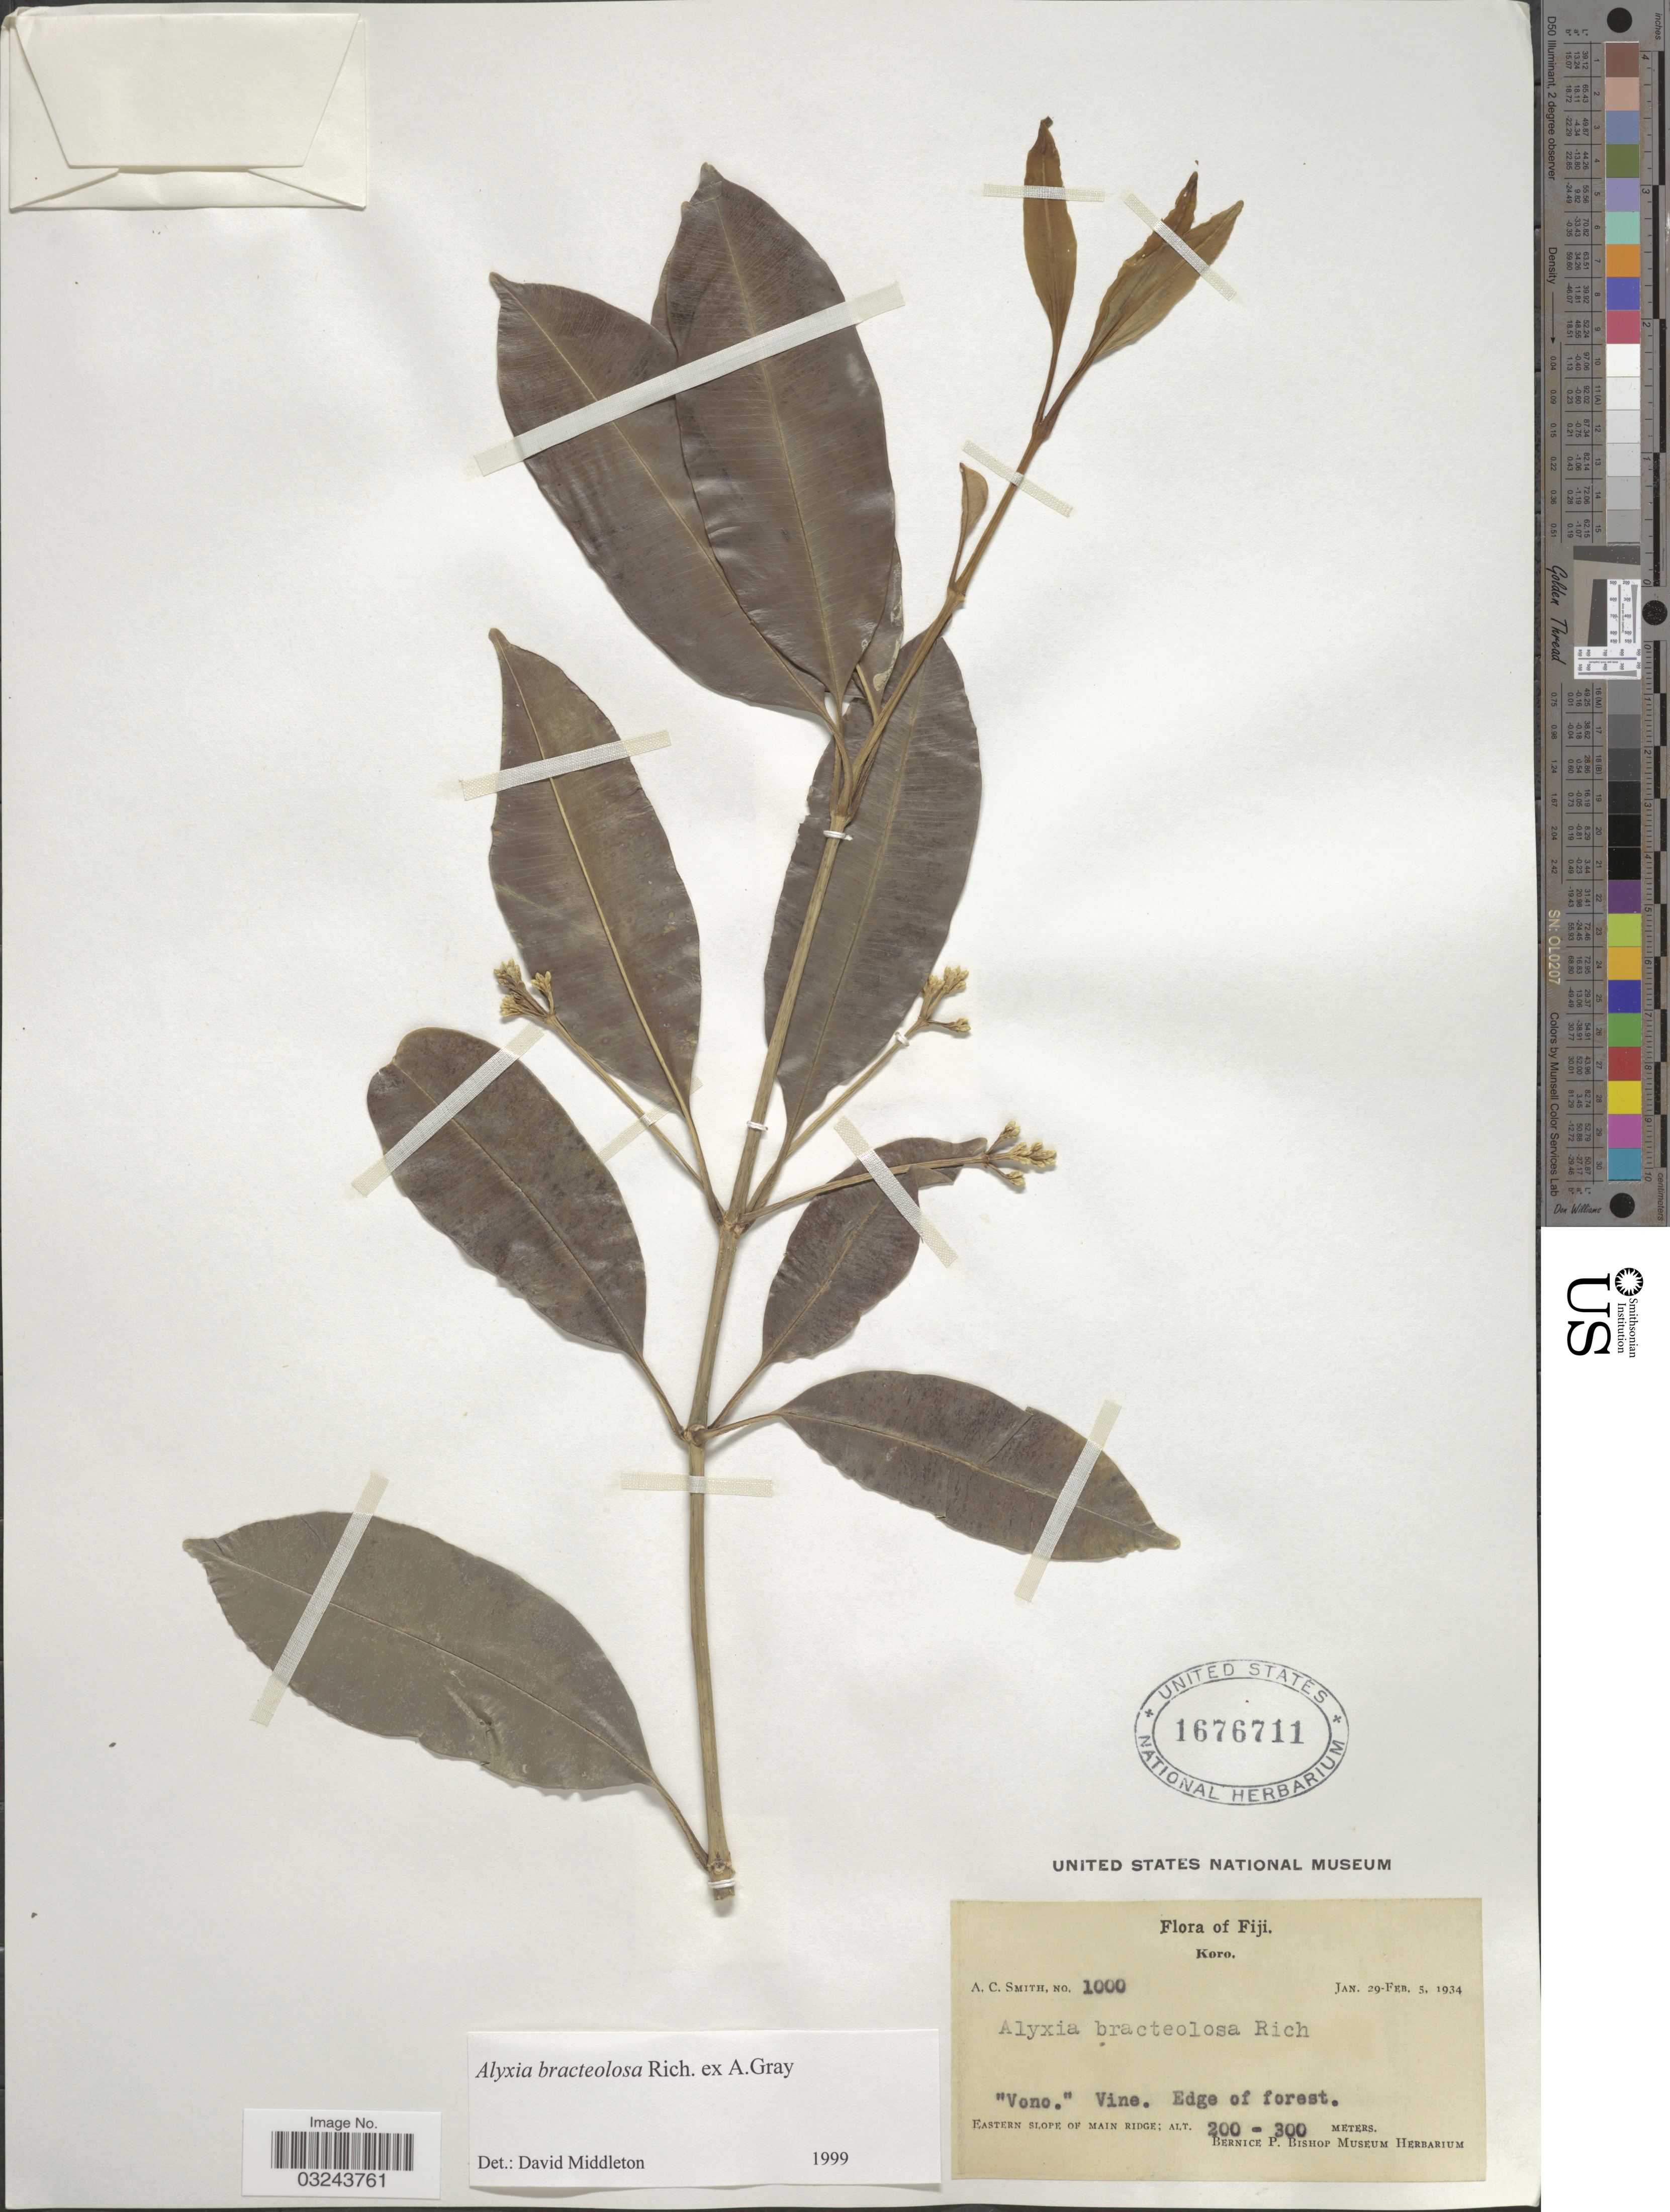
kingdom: Plantae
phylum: Tracheophyta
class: Magnoliopsida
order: Gentianales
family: Apocynaceae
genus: Alyxia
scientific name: Alyxia bracteolosa var. angustifolia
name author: A. Gray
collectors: A. C. Smith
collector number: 1000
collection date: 1934-01-29/1934-02-05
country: Fiji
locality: Koro. Edge of forest. Eastern slope of Main Ridge.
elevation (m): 200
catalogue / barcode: US 1676711